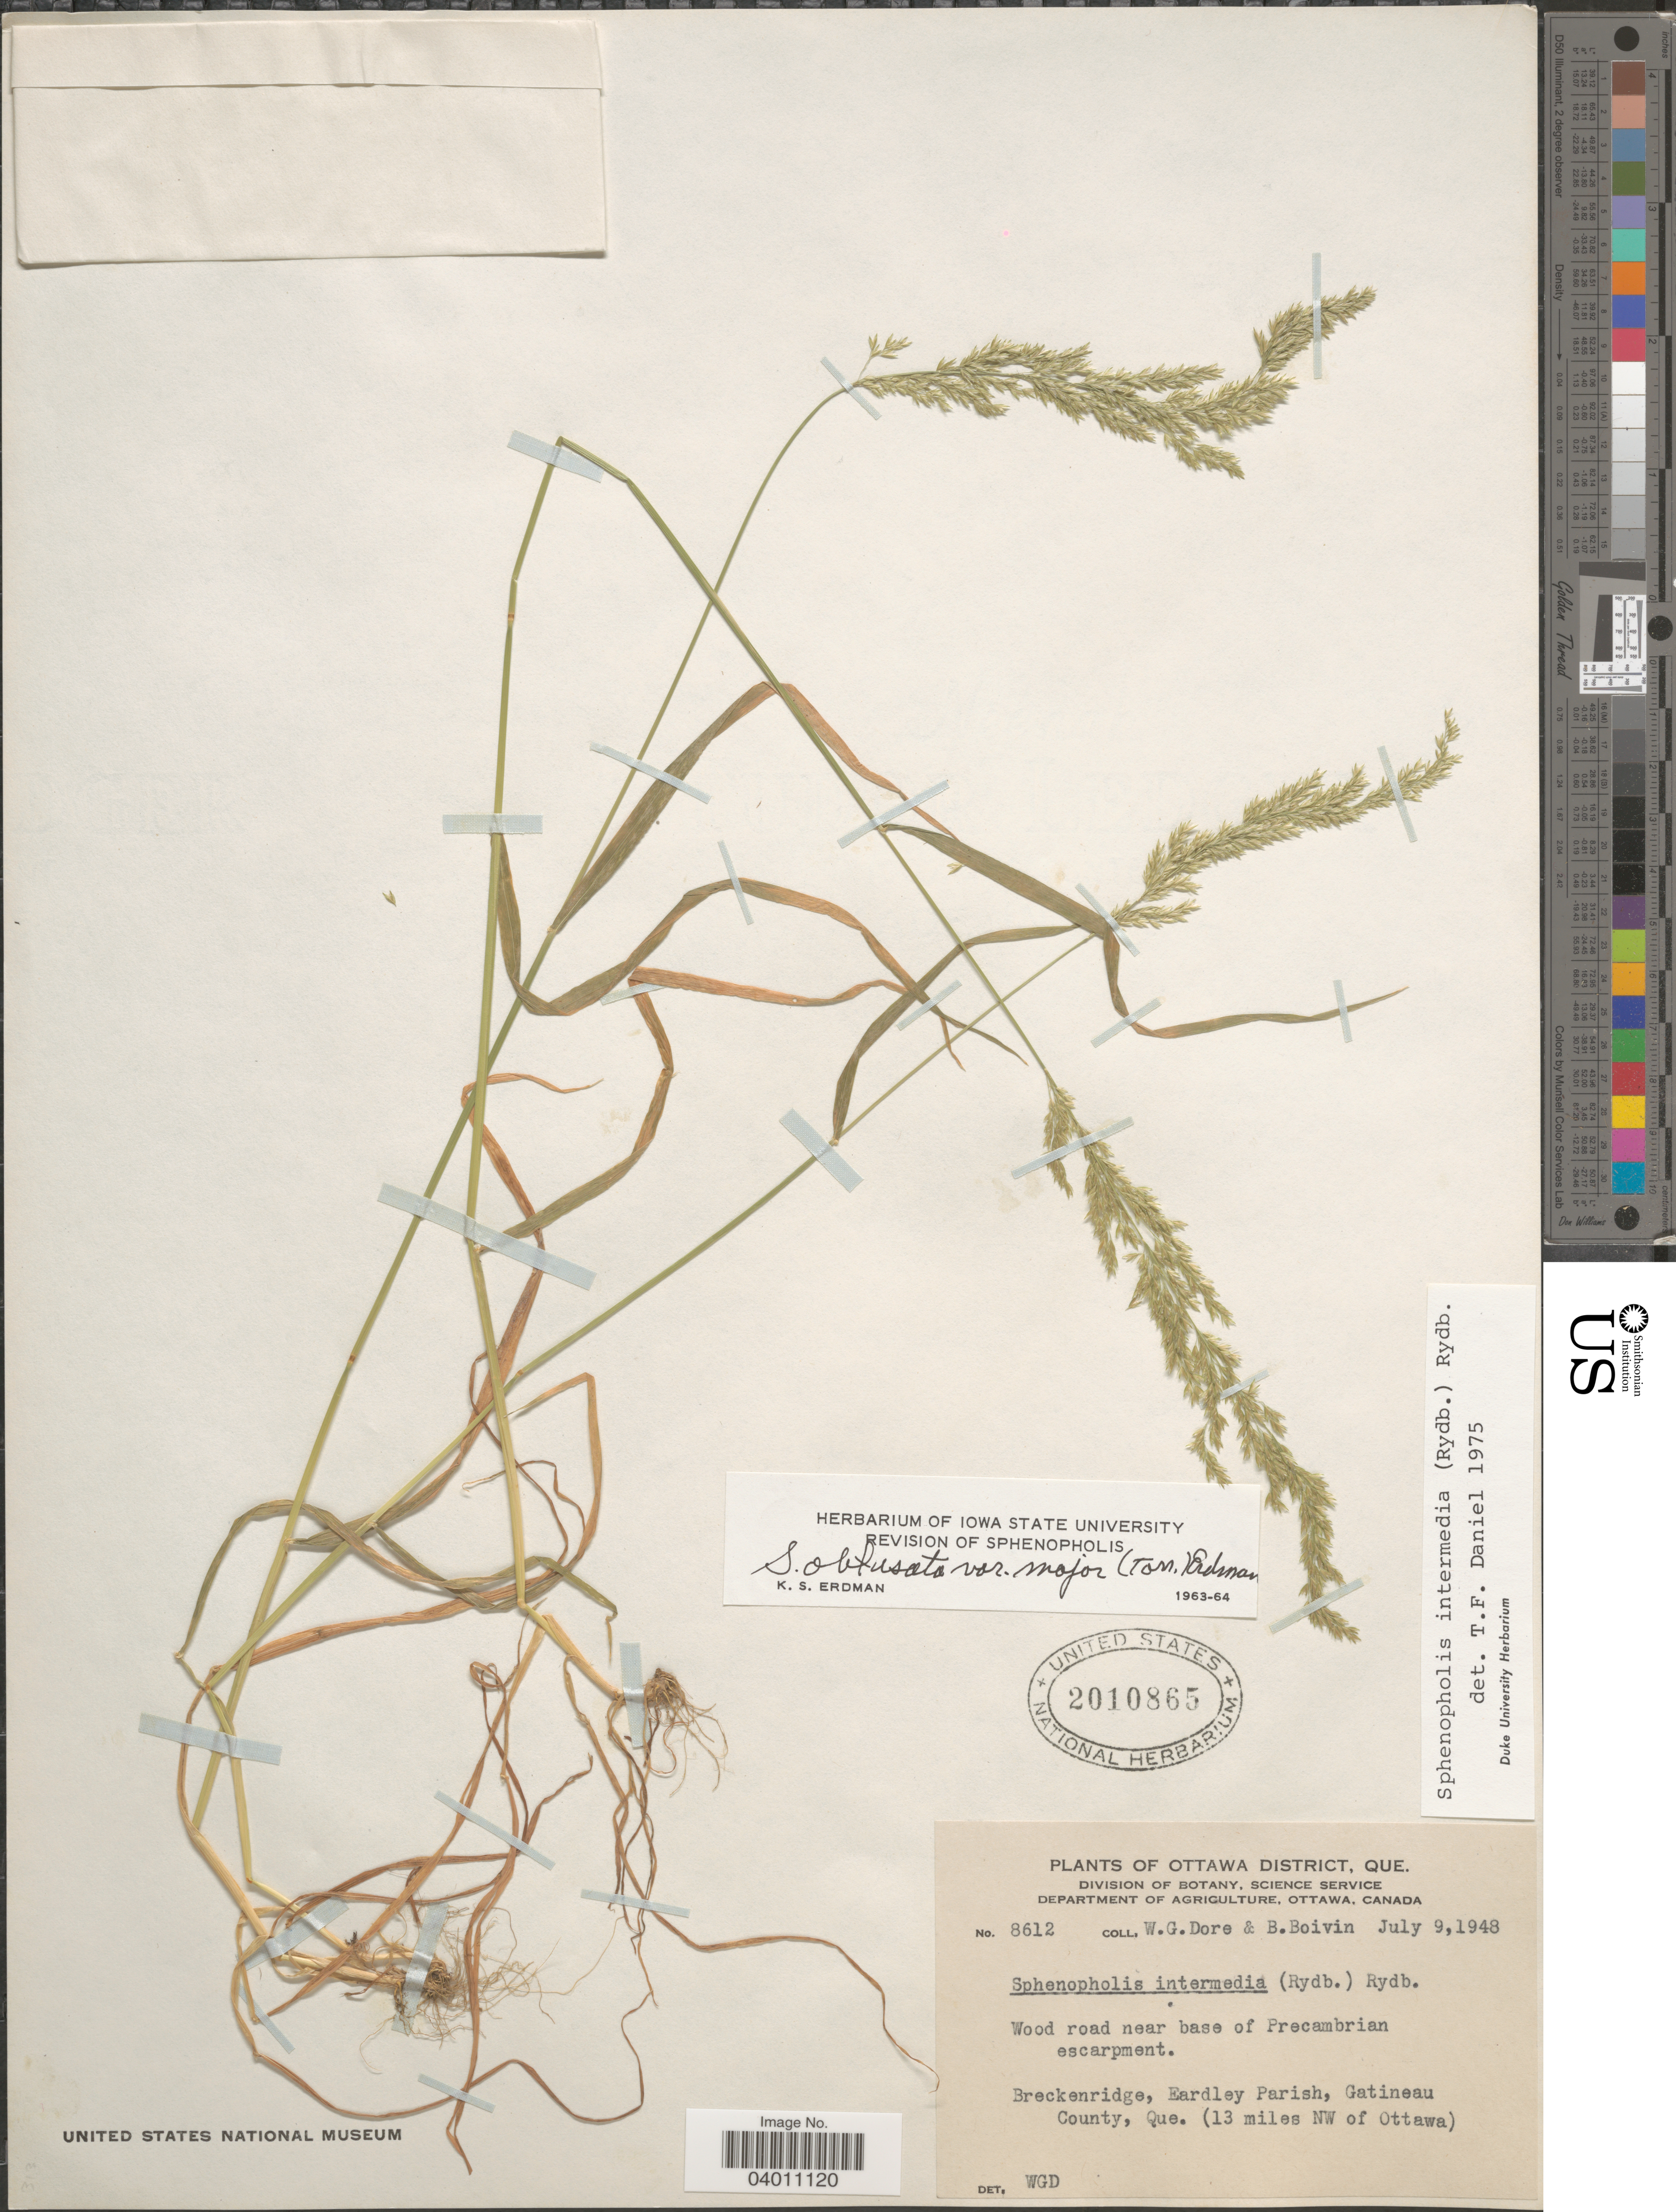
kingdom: Plantae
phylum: Tracheophyta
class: Liliopsida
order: Poales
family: Poaceae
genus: Sphenopholis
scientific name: Sphenopholis intermedia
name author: (Rydb.) Rydb.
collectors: W. Dore & J. R. B. Boivin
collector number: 8612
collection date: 1948-07-09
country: Canada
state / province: Quebec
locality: Ottawa District. Wood road near base of Precambrian escarpment. Breckenridge, Eardley Parish, Gatineau County, Que. (13 miles NW of Ottawa).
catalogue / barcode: US 2010865